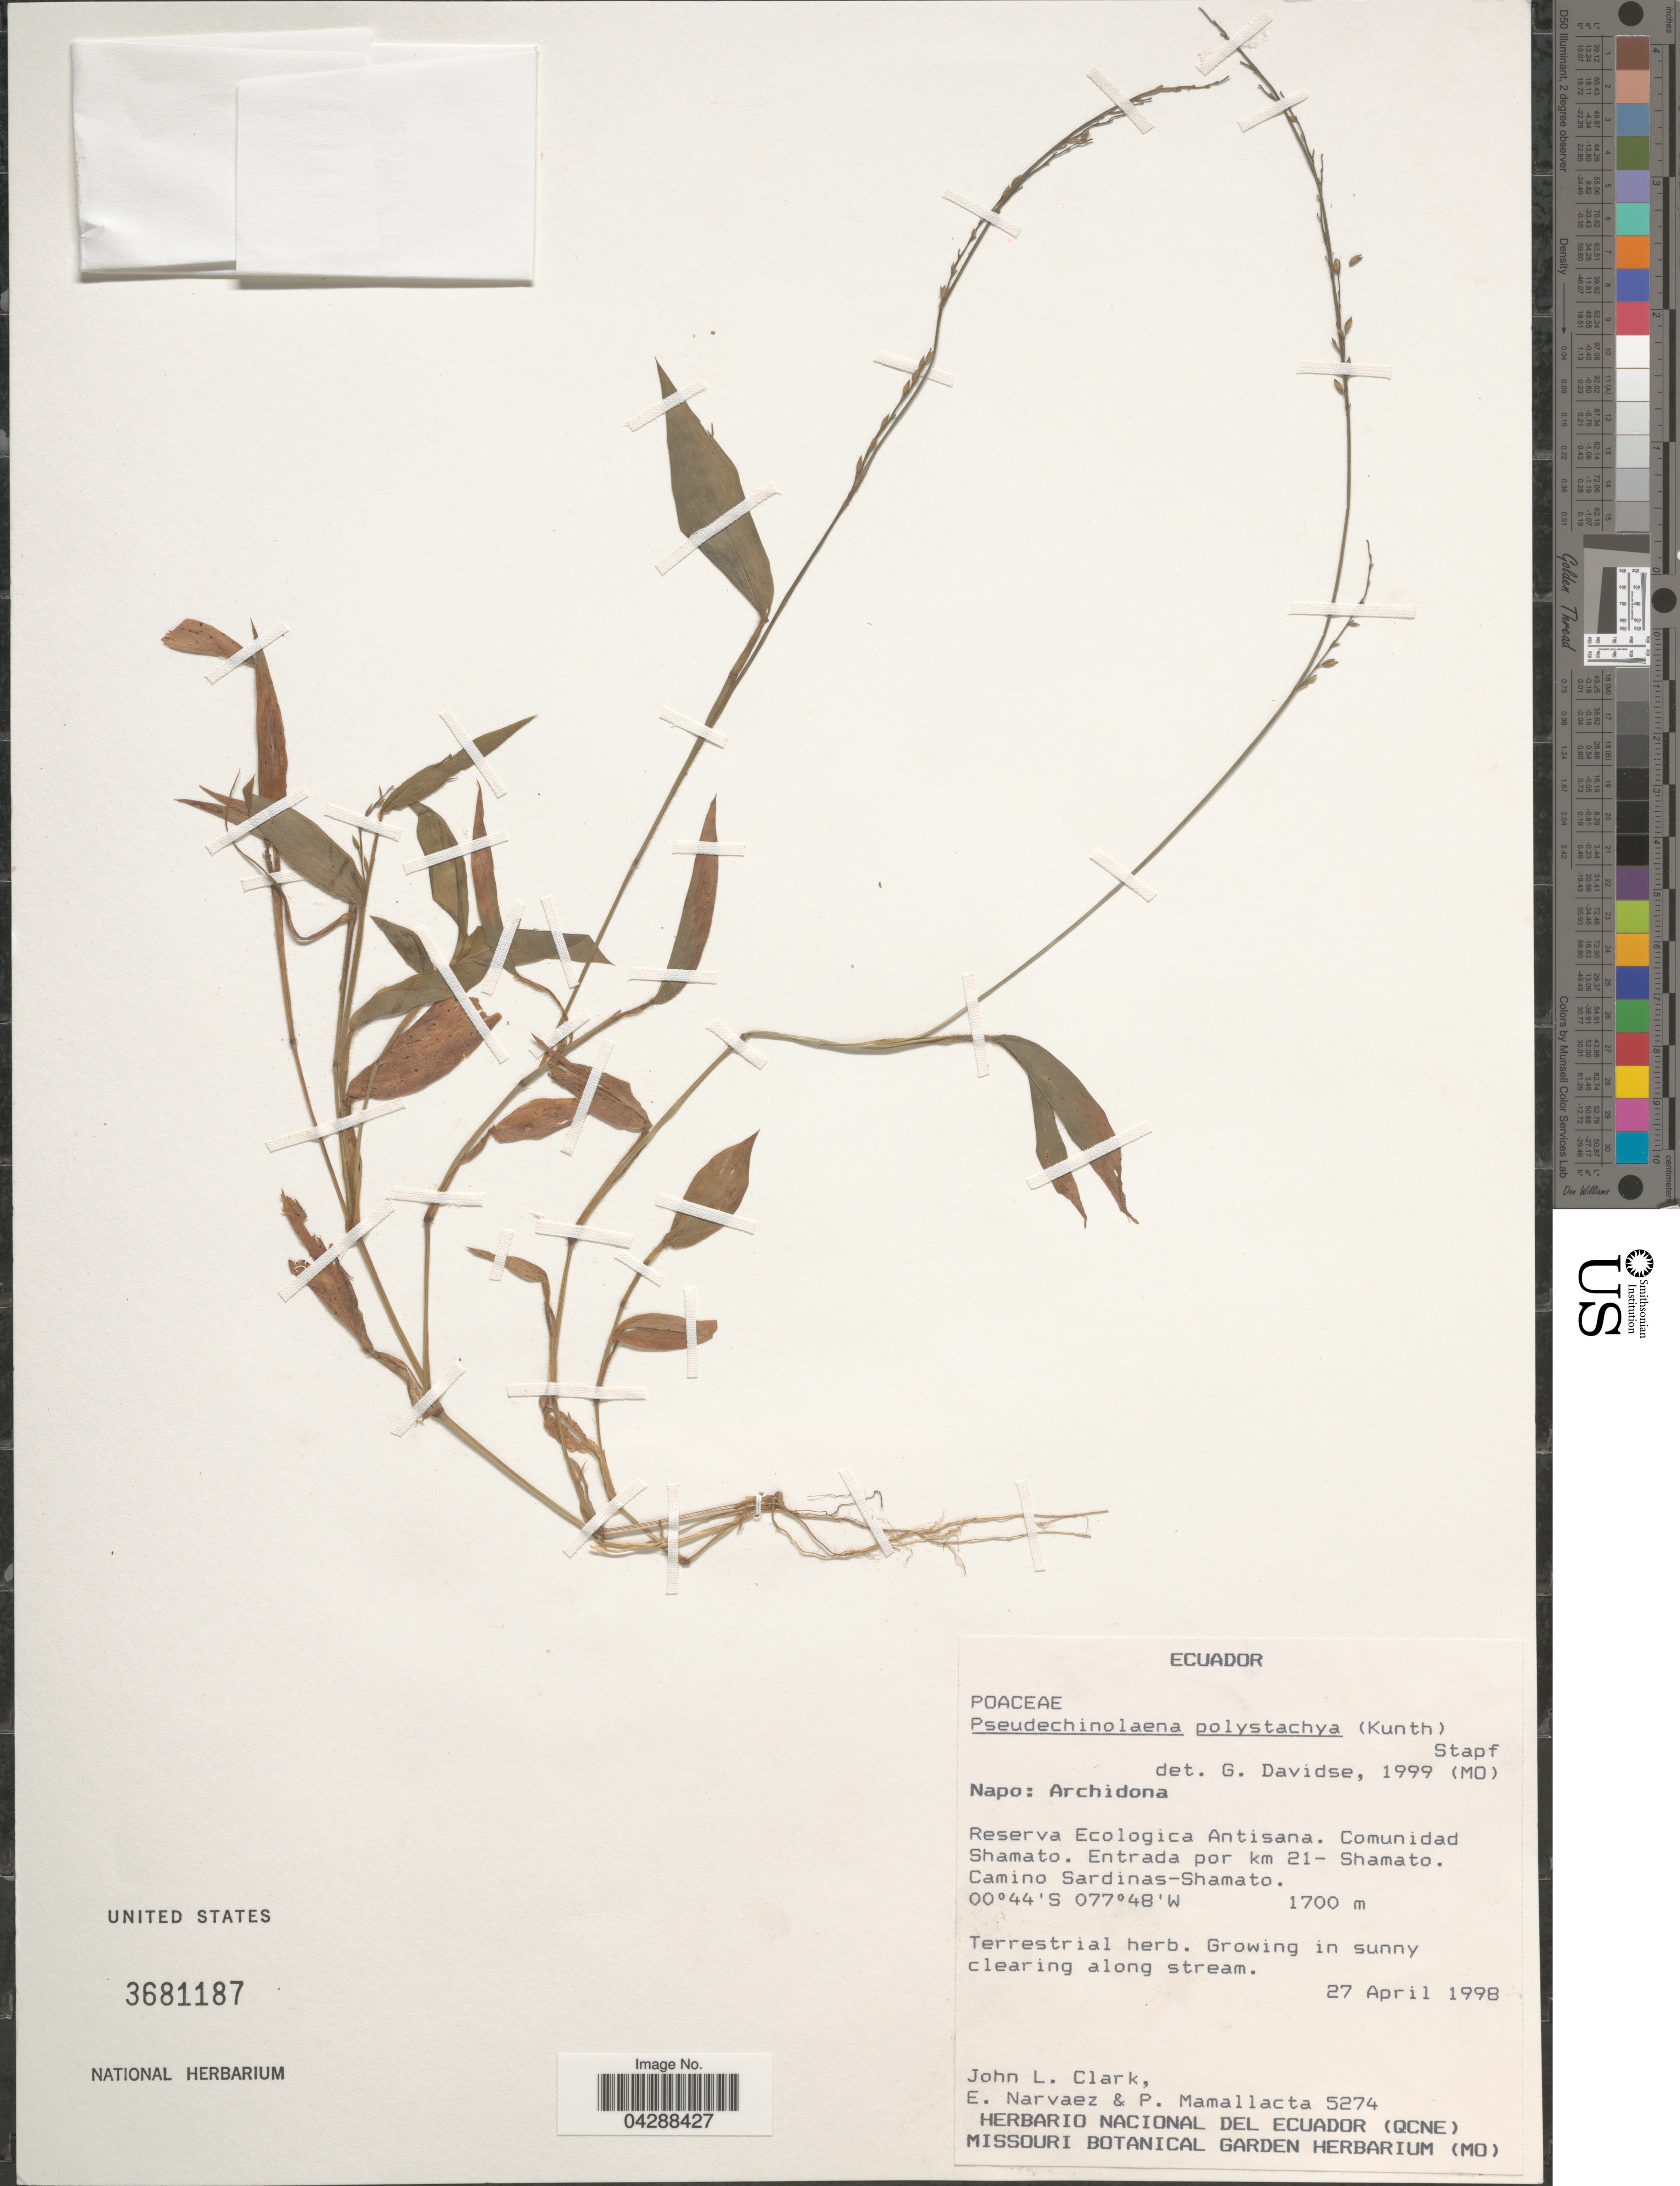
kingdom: Plantae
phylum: Tracheophyta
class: Liliopsida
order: Poales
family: Poaceae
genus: Pseudechinolaena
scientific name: Pseudechinolaena polystachya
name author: (Kunth) Stapf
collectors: J. L. Clark, E. Narváez & P. Mamallacta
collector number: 5274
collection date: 1998-04-27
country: Ecuador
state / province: Napo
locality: Archidona. Reserva Ecologia Antisana. Comunidad Shamato. Entrada por km 21-Shamato. Camino Sardinas-Shamato.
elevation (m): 1700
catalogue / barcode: US 3681187